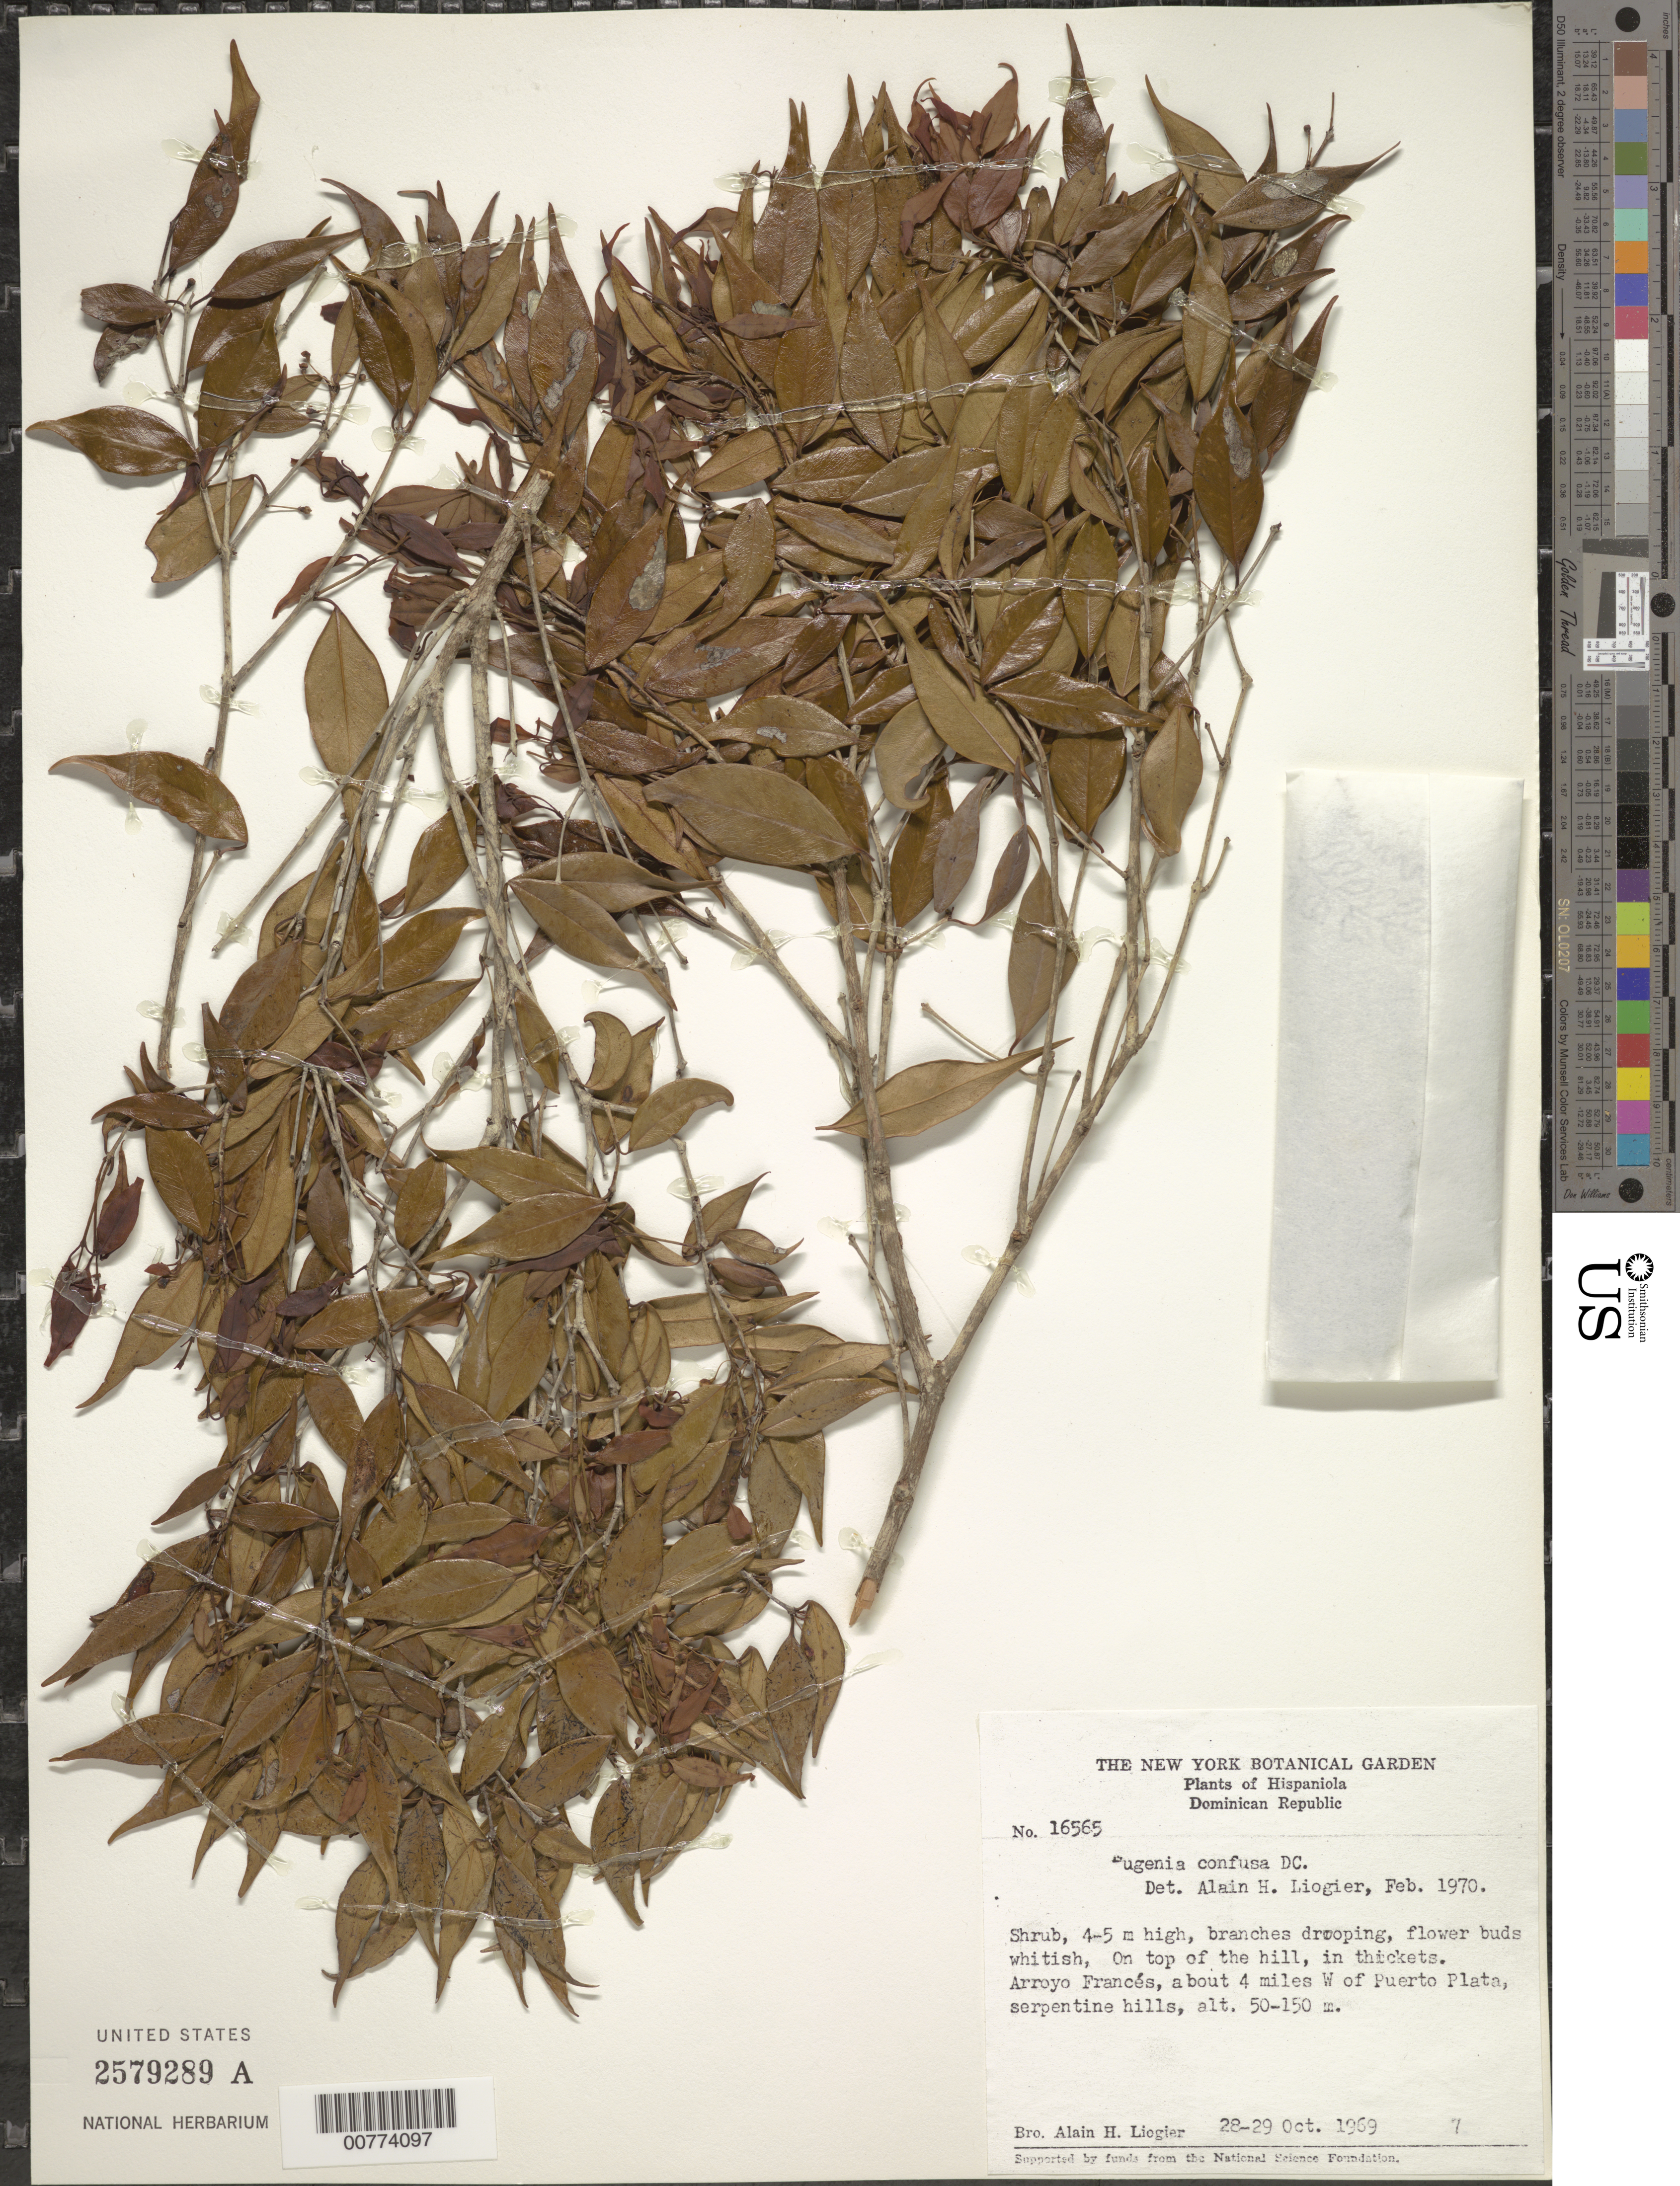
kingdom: Plantae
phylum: Tracheophyta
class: Magnoliopsida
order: Myrtales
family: Myrtaceae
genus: Eugenia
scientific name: Eugenia confusa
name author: DC.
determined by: Liogier, Alain H.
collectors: A. H. Liogier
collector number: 16565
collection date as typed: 28 Oct 1969 to 29 Oct 1969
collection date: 1969-10-28/1969-10-29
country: Dominican Republic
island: Hispaniola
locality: Arroyo Francés, about 4 miles W of Puerto Plata.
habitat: Serpentine hills, on top of the hill; in thickets.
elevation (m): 50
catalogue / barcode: US 2579289A